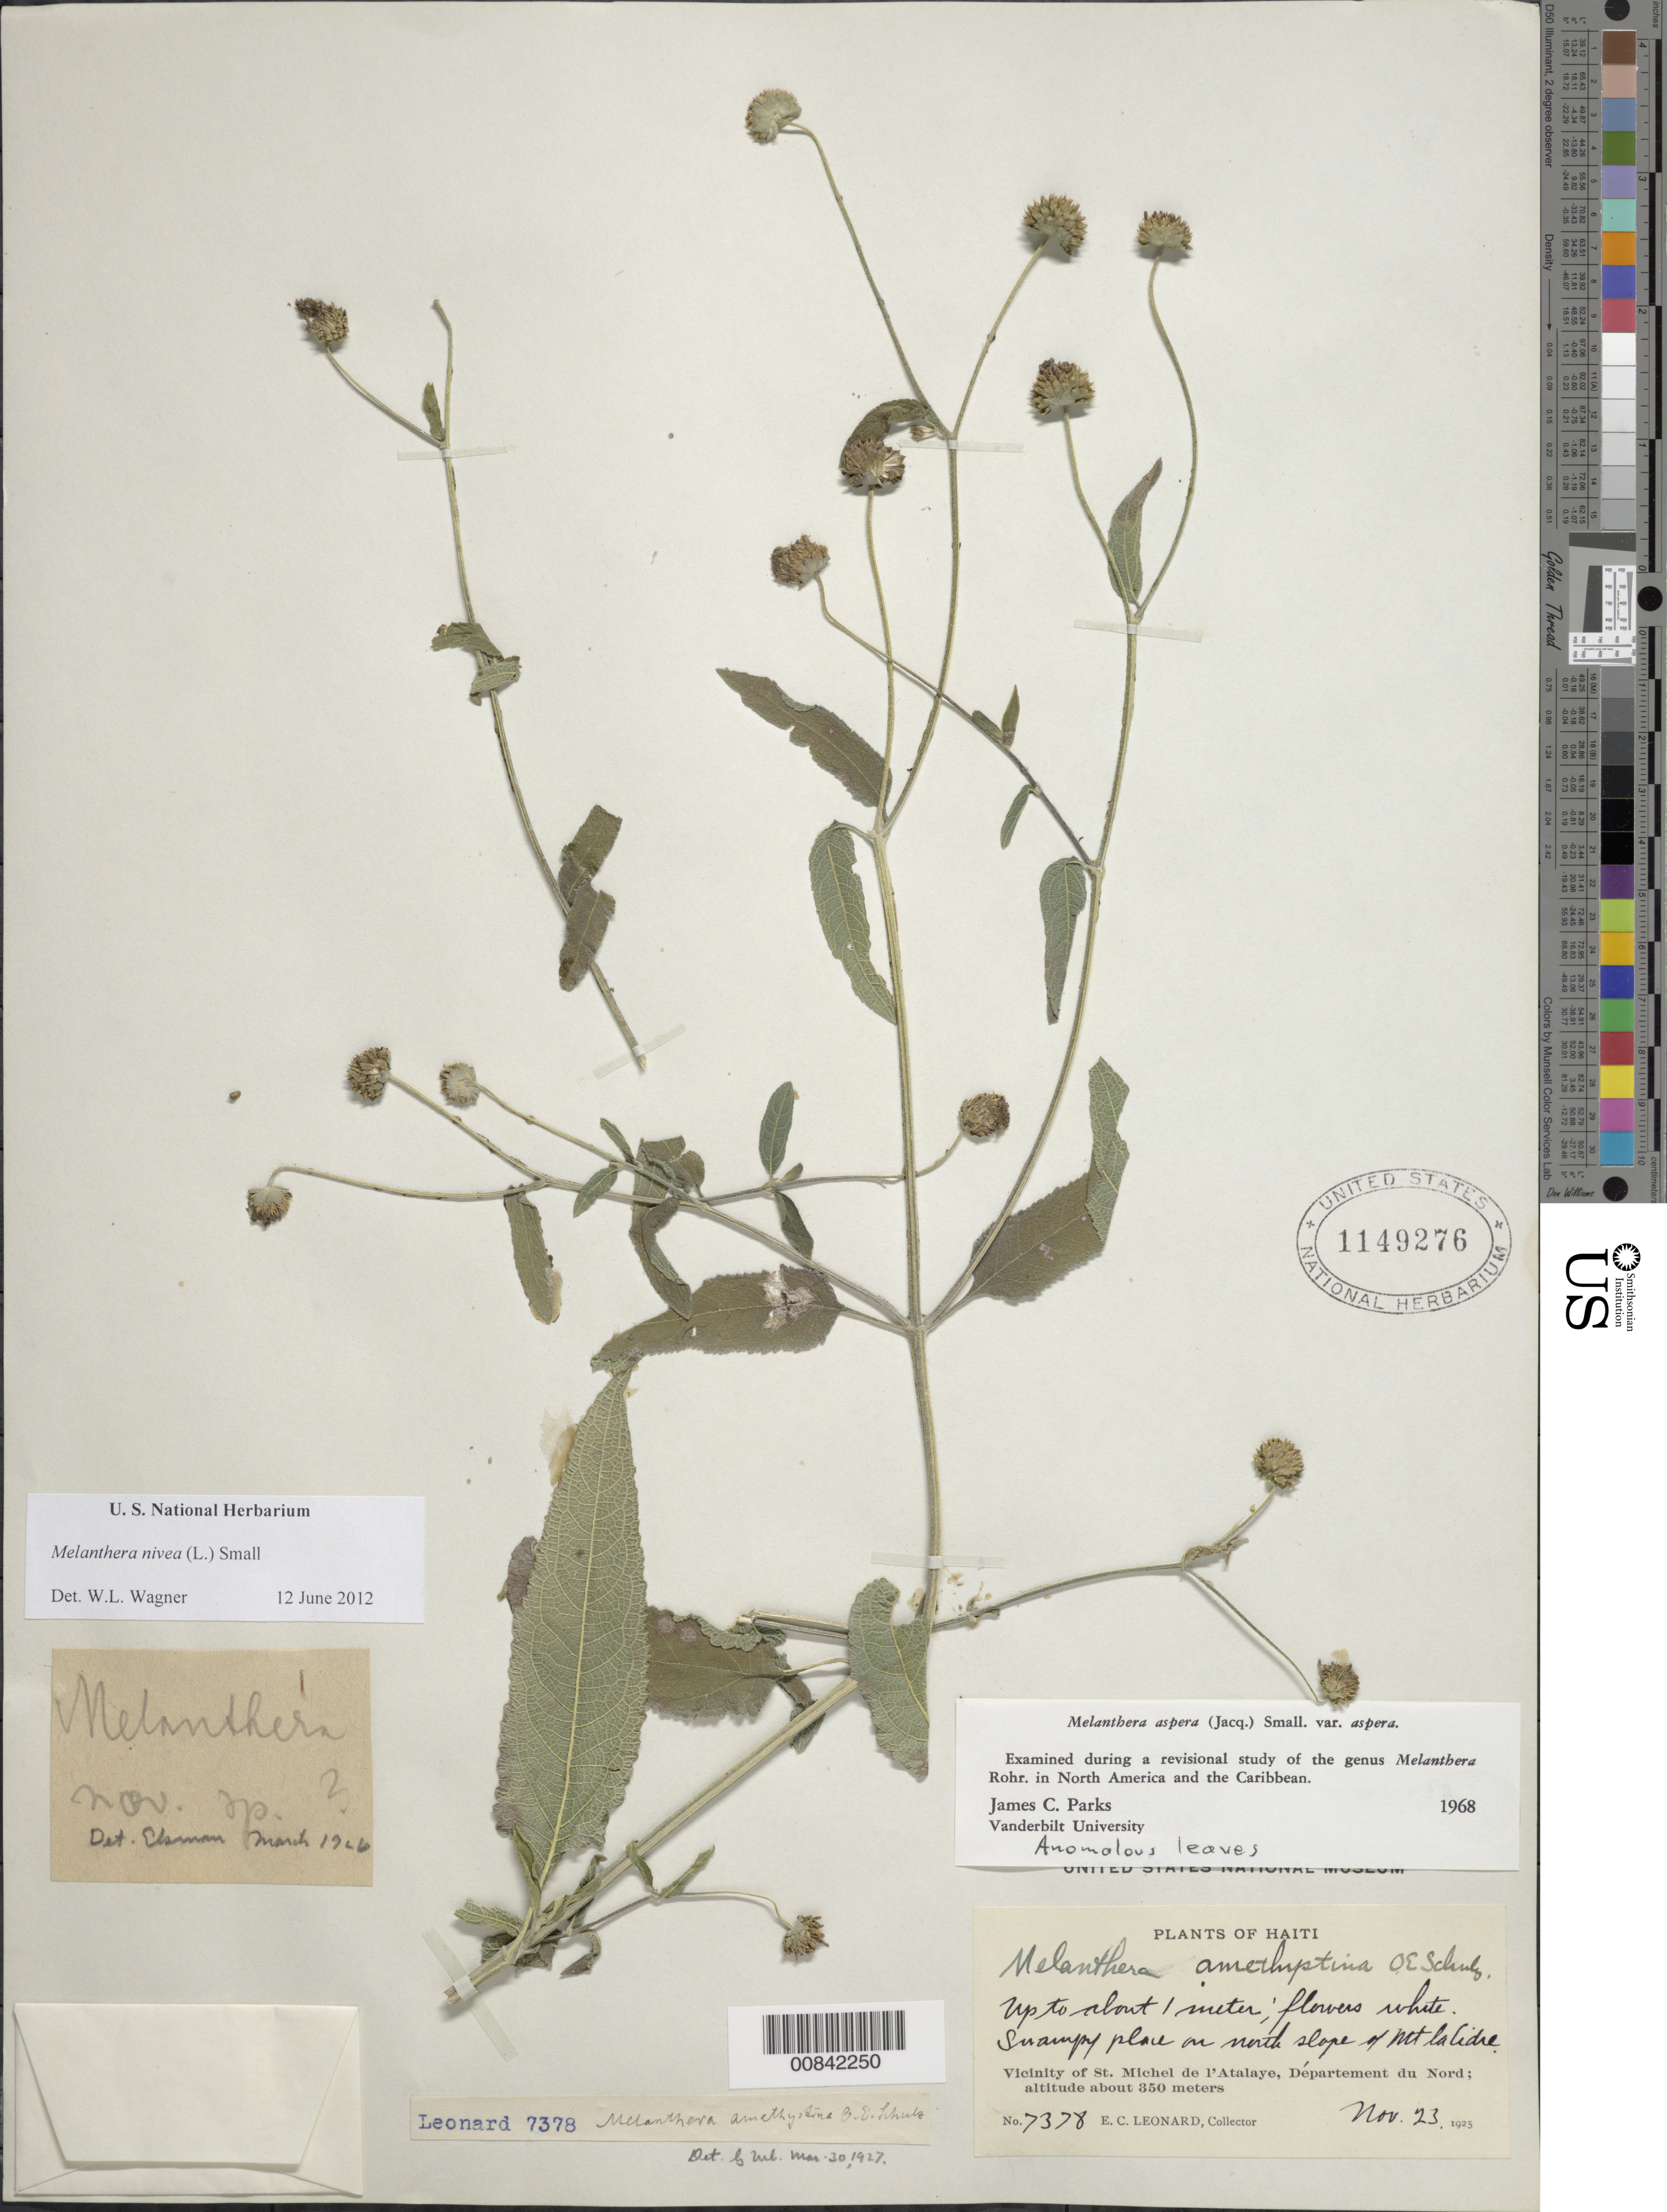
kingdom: Plantae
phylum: Tracheophyta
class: Magnoliopsida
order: Asterales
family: Asteraceae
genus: Melanthera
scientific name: Melanthera nivea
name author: (L.) Small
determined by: Parks, J. C.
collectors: E. C. Leonard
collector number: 7378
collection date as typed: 23 Nov 1925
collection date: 1925-11-23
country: Haiti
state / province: Artibonite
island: Hispaniola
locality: Vicinity of St. Michel de l'Atalaye, north slope of Mt. la Cidre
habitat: Swampy place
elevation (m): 350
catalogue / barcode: US 1149276